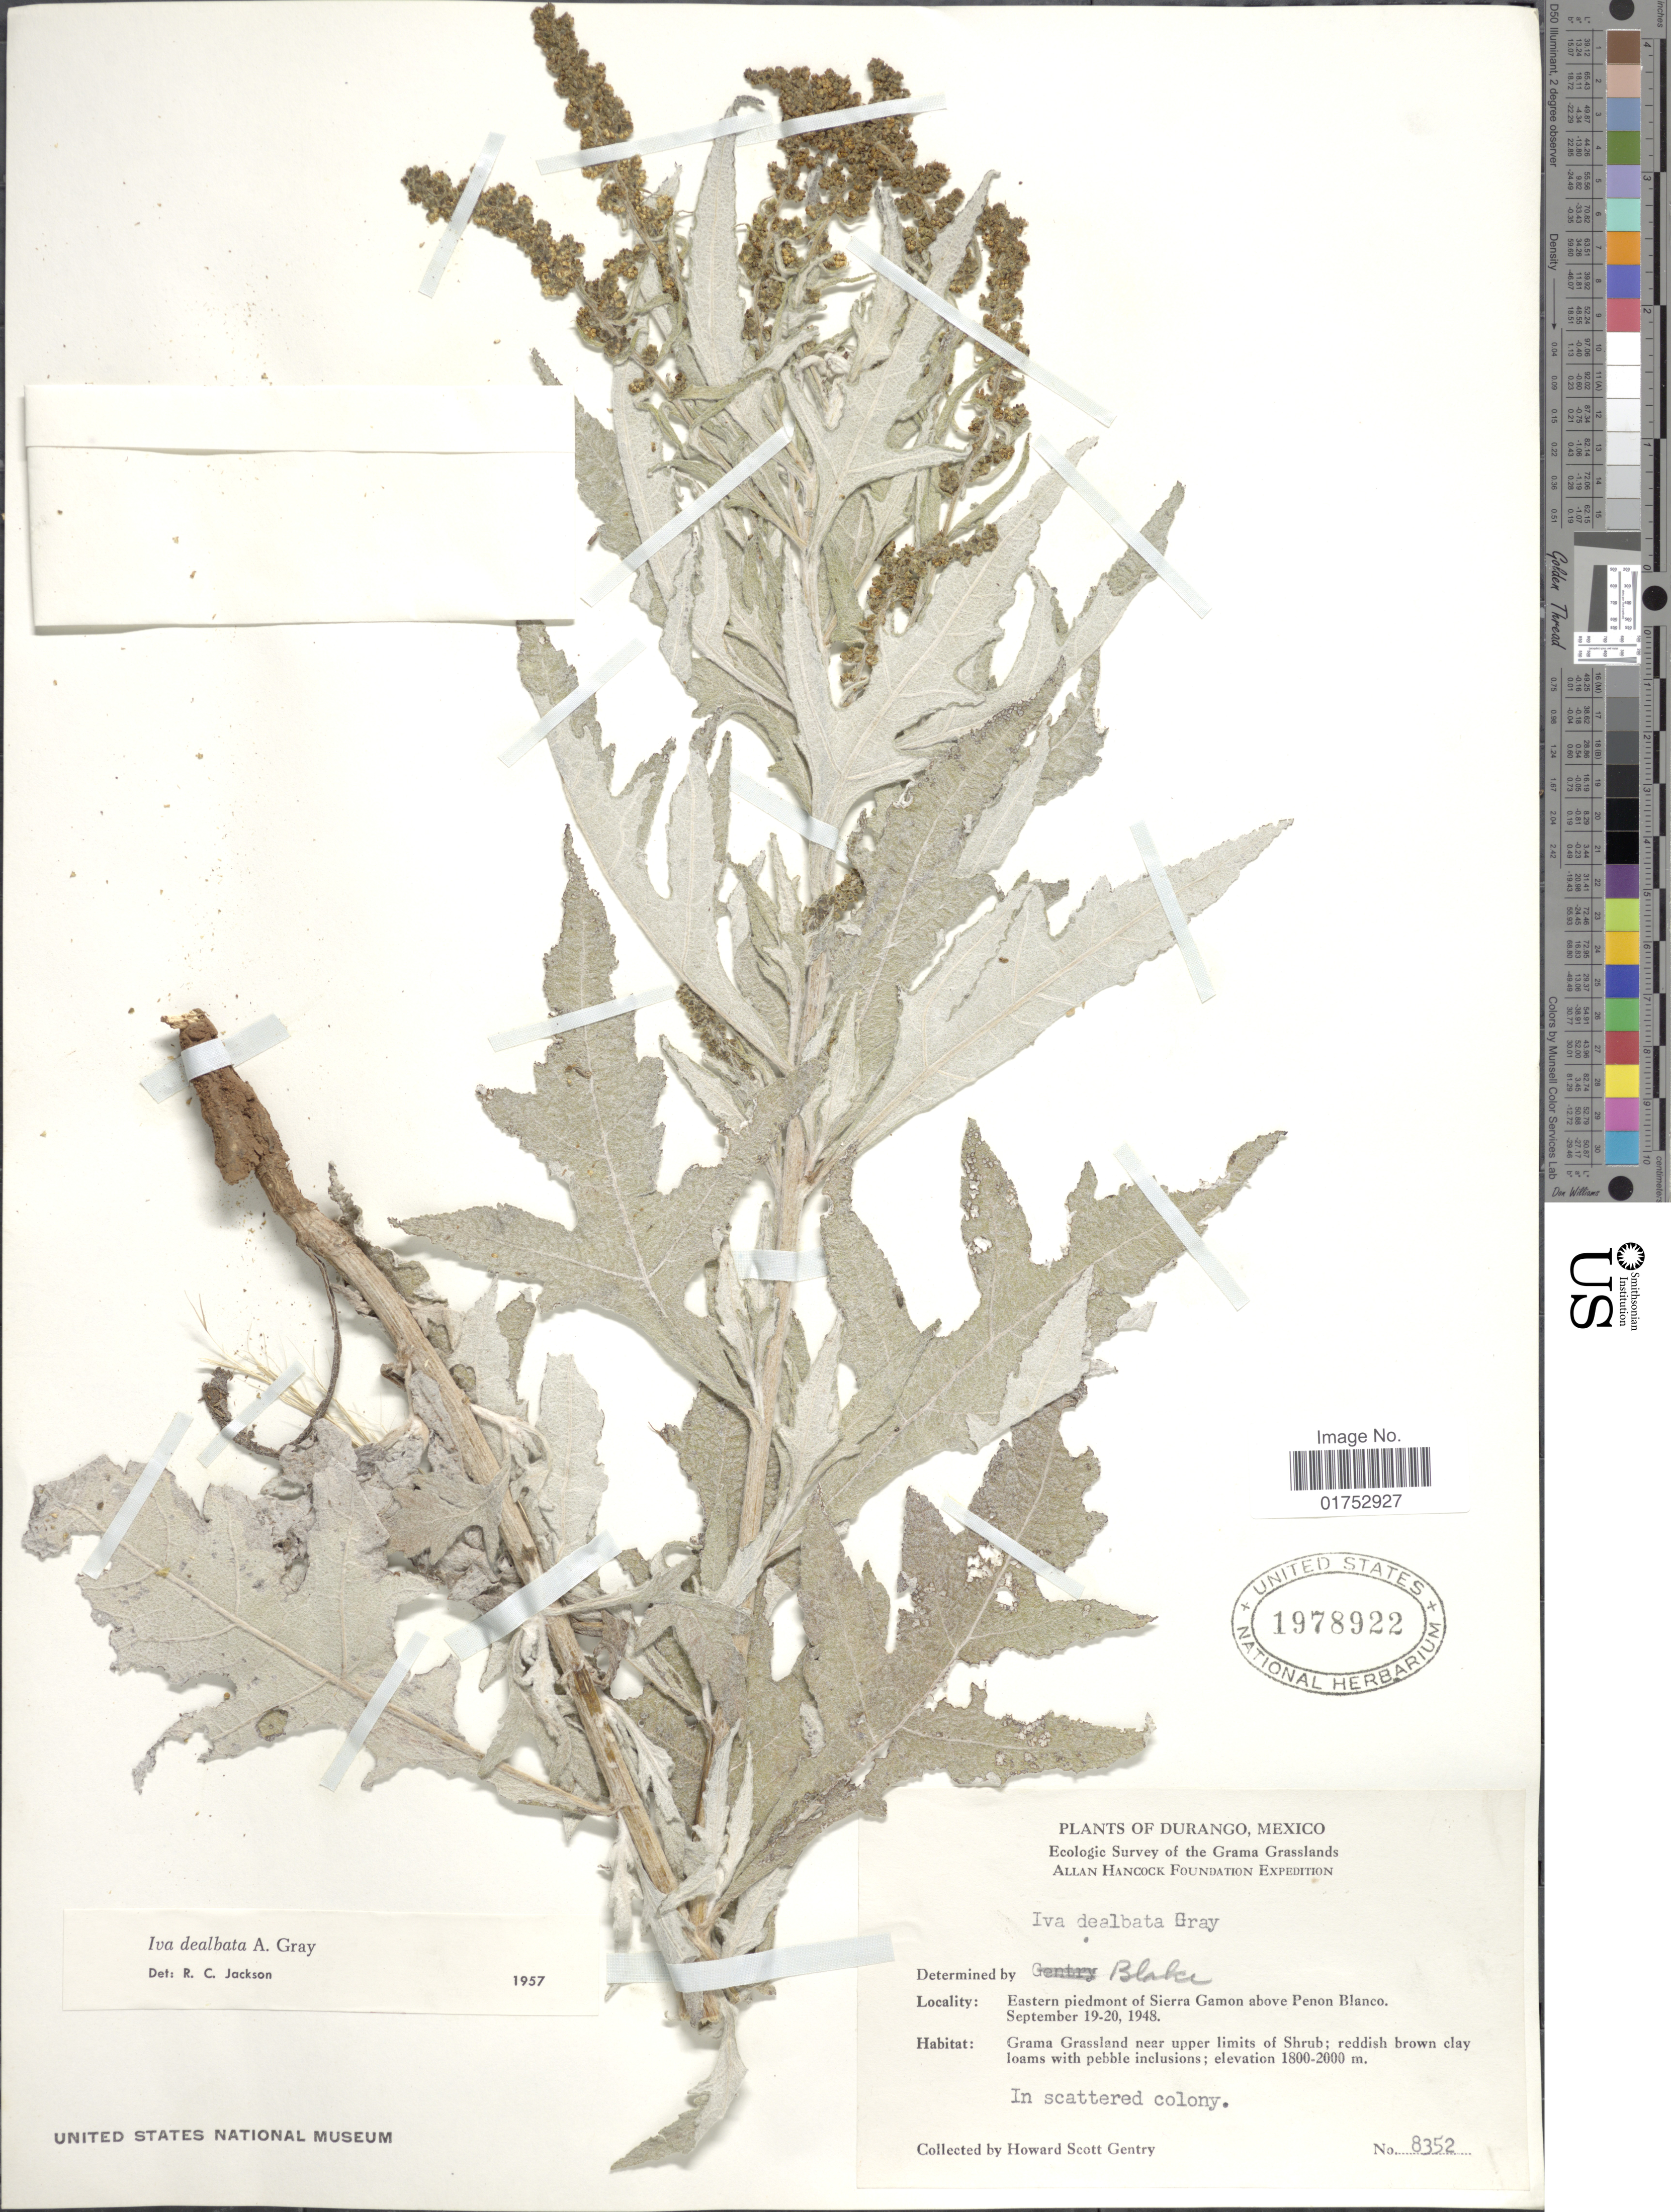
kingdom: Plantae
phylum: Tracheophyta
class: Magnoliopsida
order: Asterales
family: Asteraceae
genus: Iva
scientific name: Iva dealbata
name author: A. Gray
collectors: H. S. Gentry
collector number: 8352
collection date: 1948-09-19/1948-09-20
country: Mexico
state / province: Durango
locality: Eastern piedmont of Sierra Gamon above Penon Blanco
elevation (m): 1800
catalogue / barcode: US 1978922